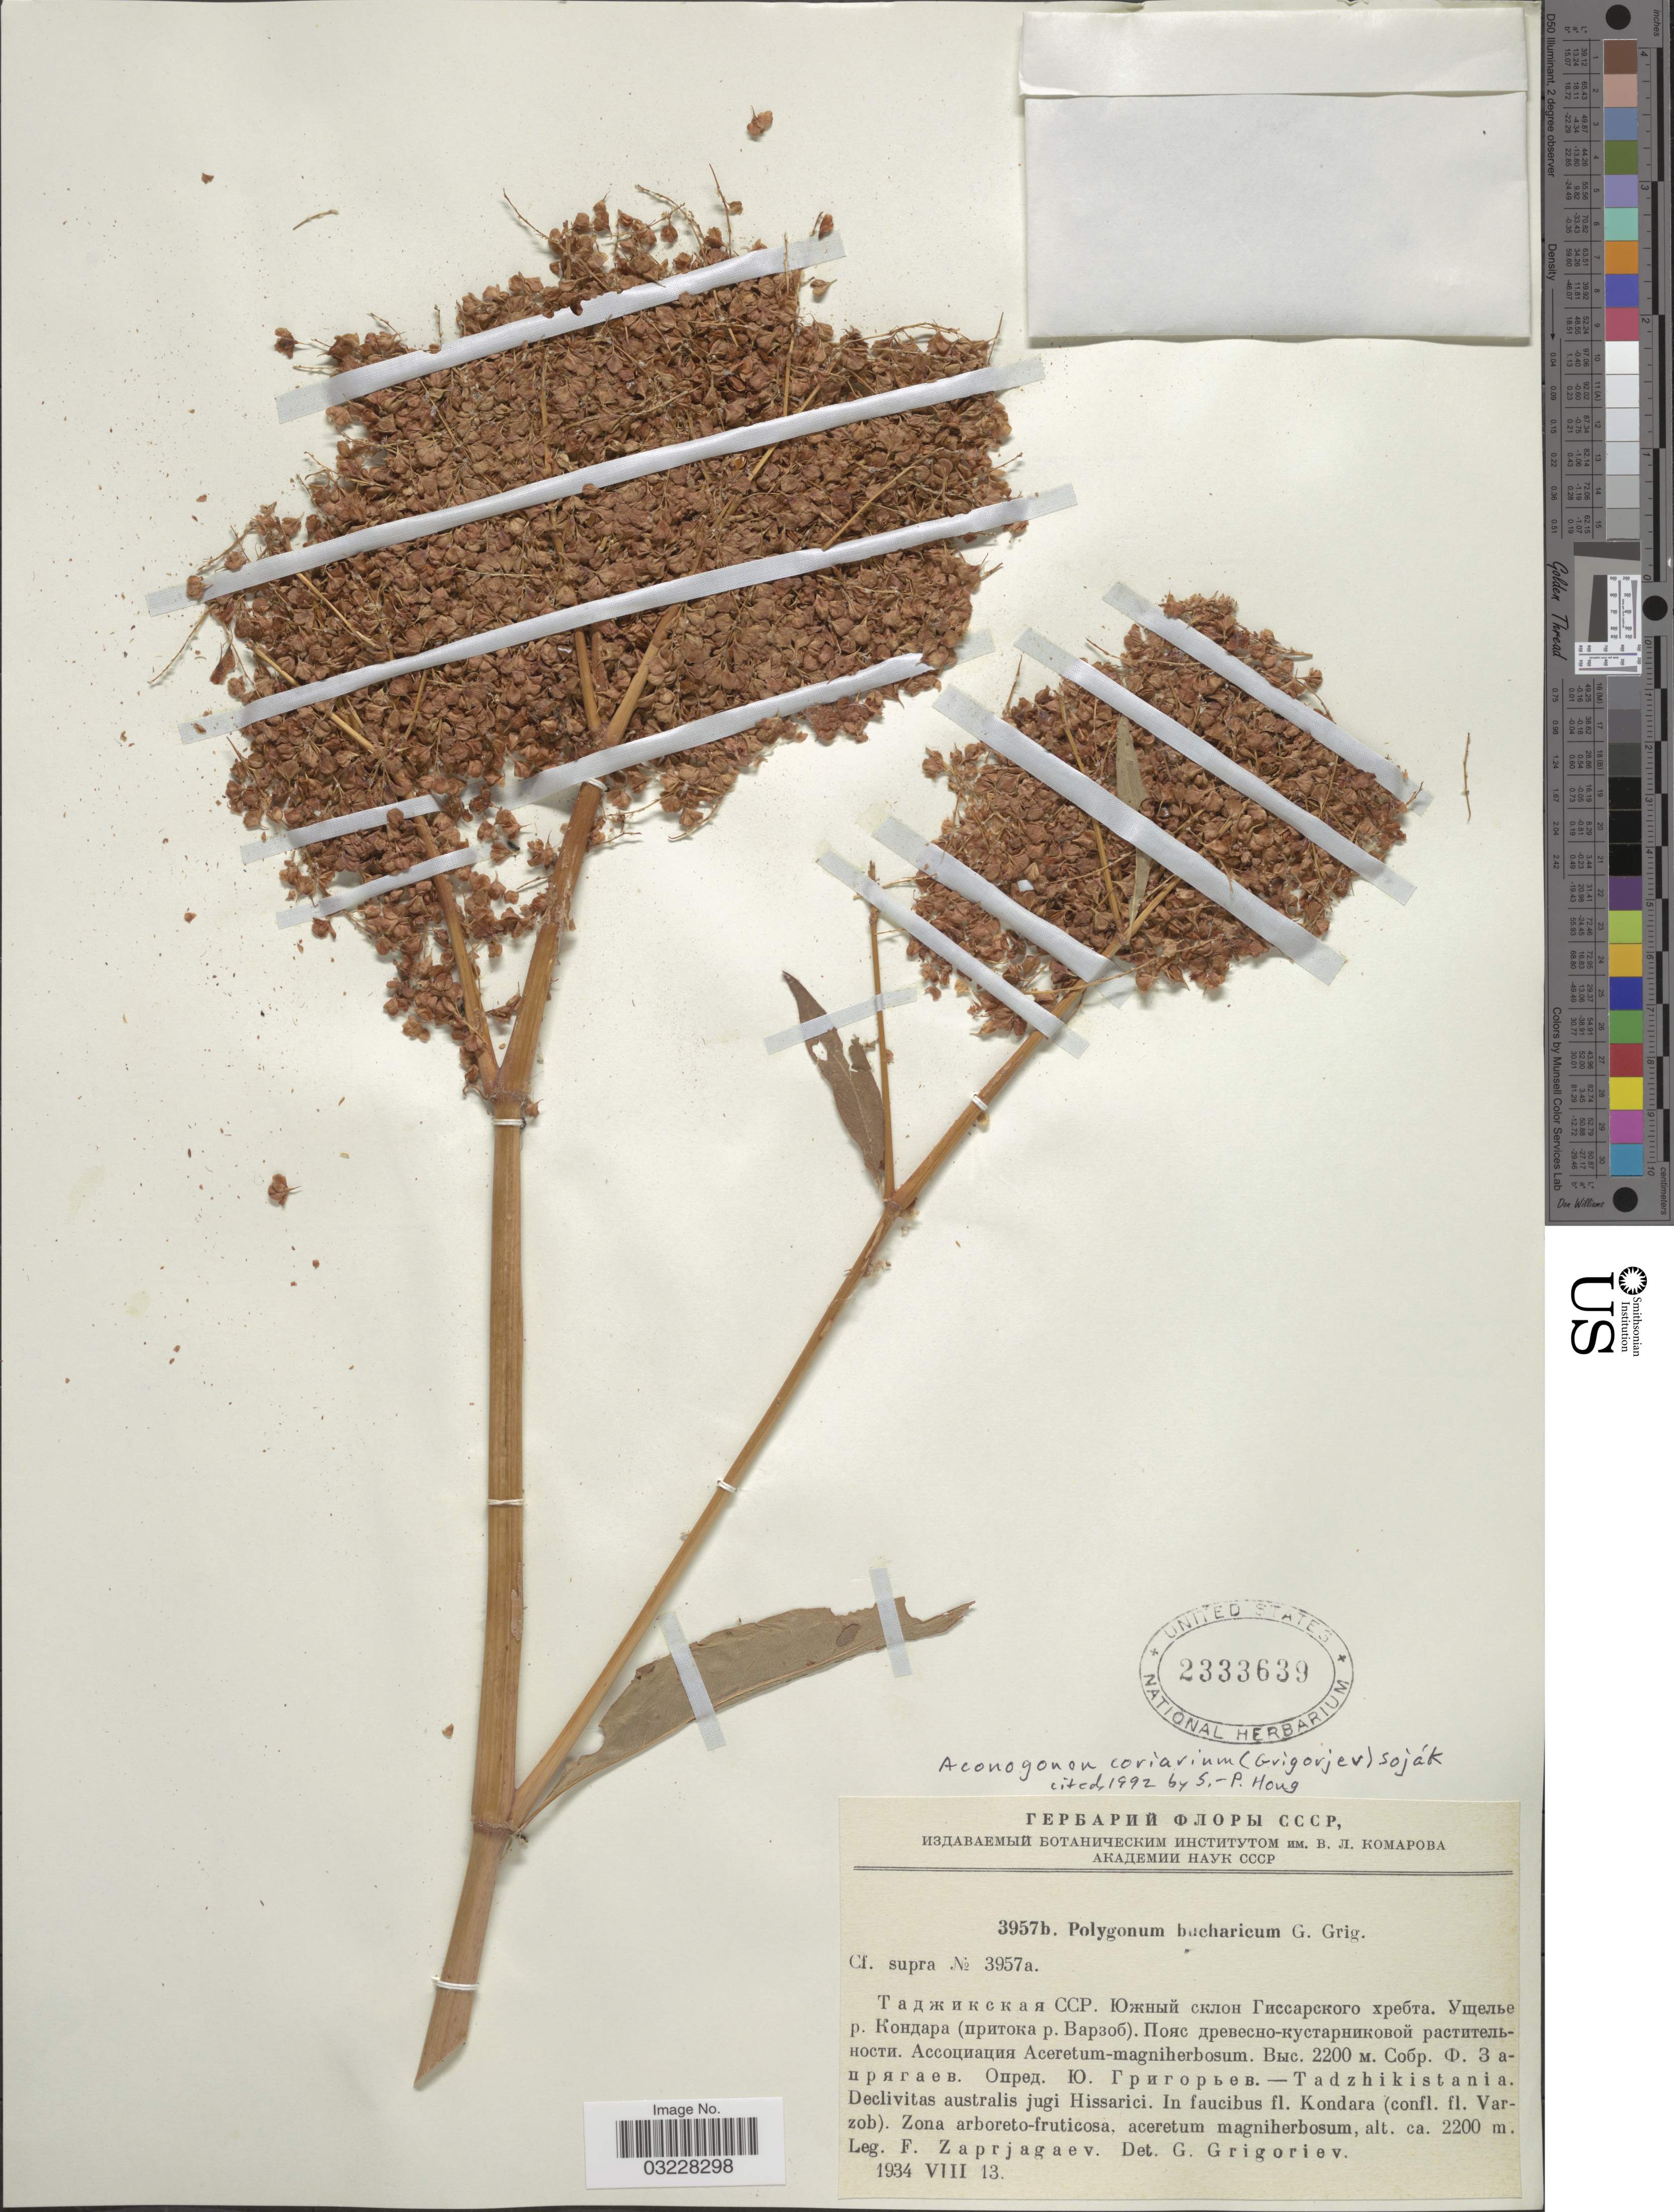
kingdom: Plantae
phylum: Tracheophyta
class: Magnoliopsida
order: Caryophyllales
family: Polygonaceae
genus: Koenigia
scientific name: Koenigia coriaria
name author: (Grig.) T.M. Schust. & Reveal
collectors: F. Zaprjagaev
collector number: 3957b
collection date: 1934-08-13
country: Tajikistan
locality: Tadzhikistania. Declivitas australis jugi Hissarici. In faucibus fl. Kondara (confl. fl. Varzob).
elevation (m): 2200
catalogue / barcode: US 2333639